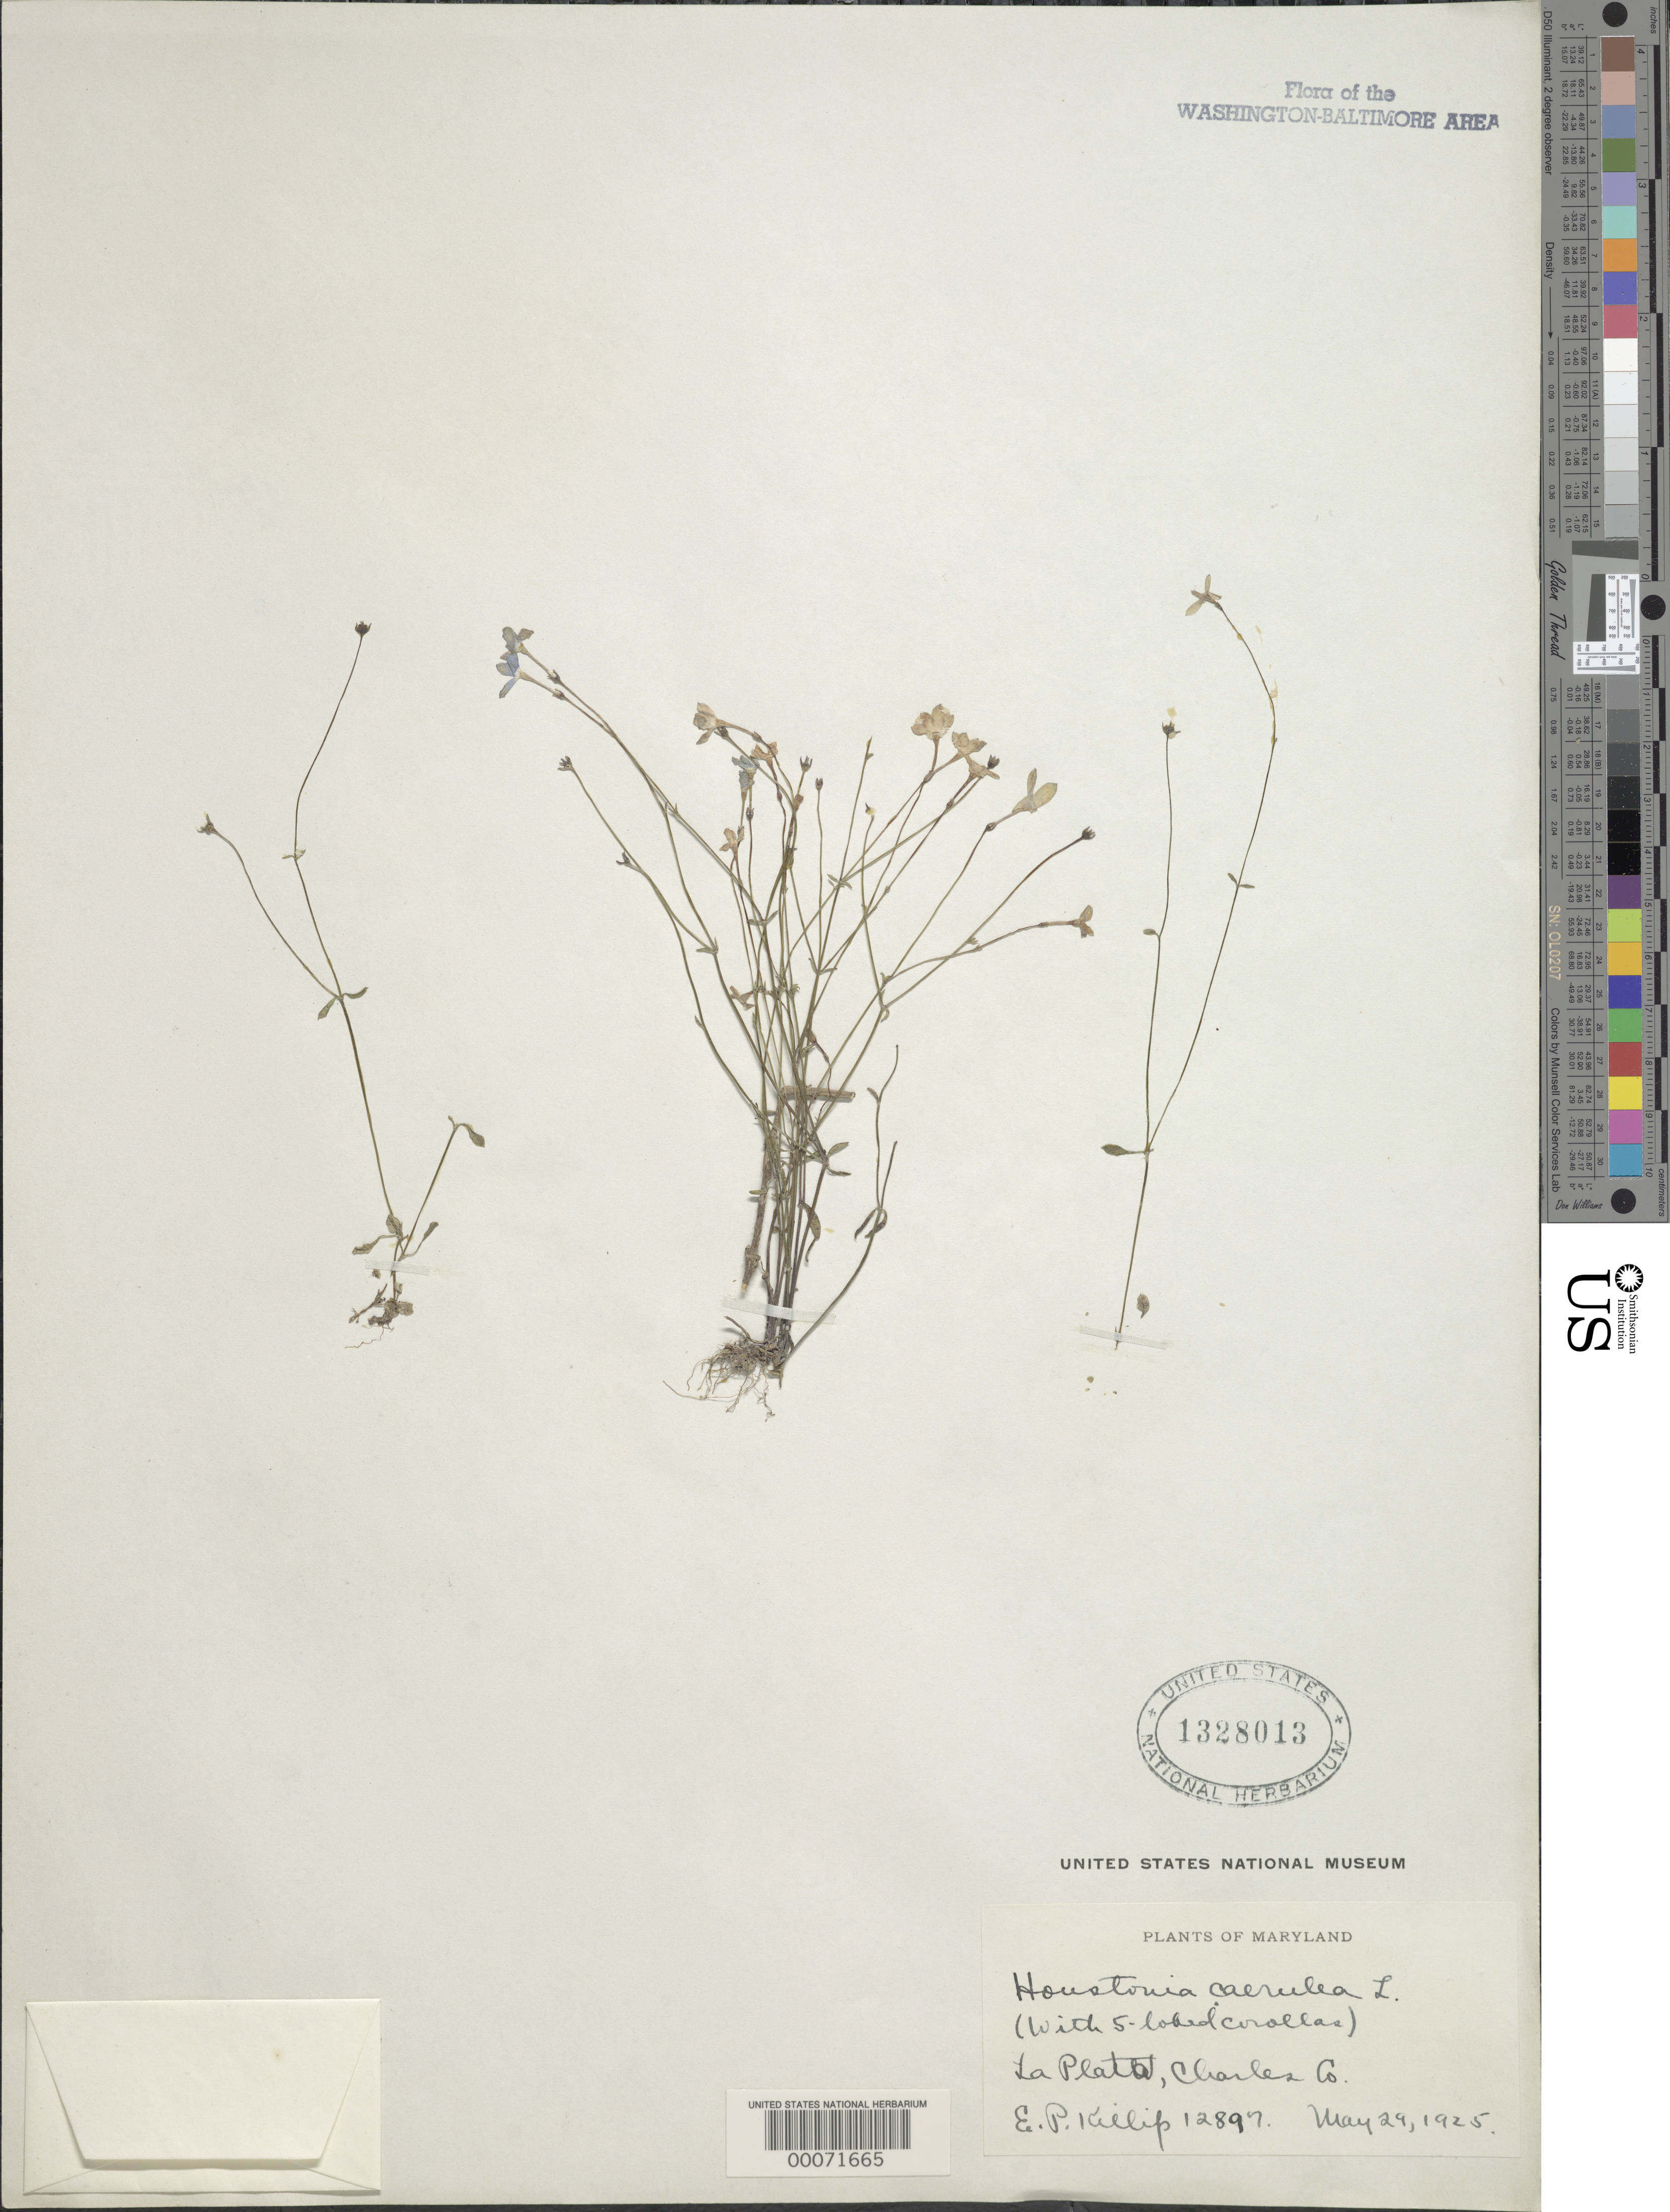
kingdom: Plantae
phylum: Tracheophyta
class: Magnoliopsida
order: Gentianales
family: Rubiaceae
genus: Houstonia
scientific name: Houstonia caerulea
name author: L.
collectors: E. P. Killip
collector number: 12897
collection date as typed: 29 May 1925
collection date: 1925-05-29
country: United States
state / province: Maryland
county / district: Charles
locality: La Plata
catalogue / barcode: US 1328013